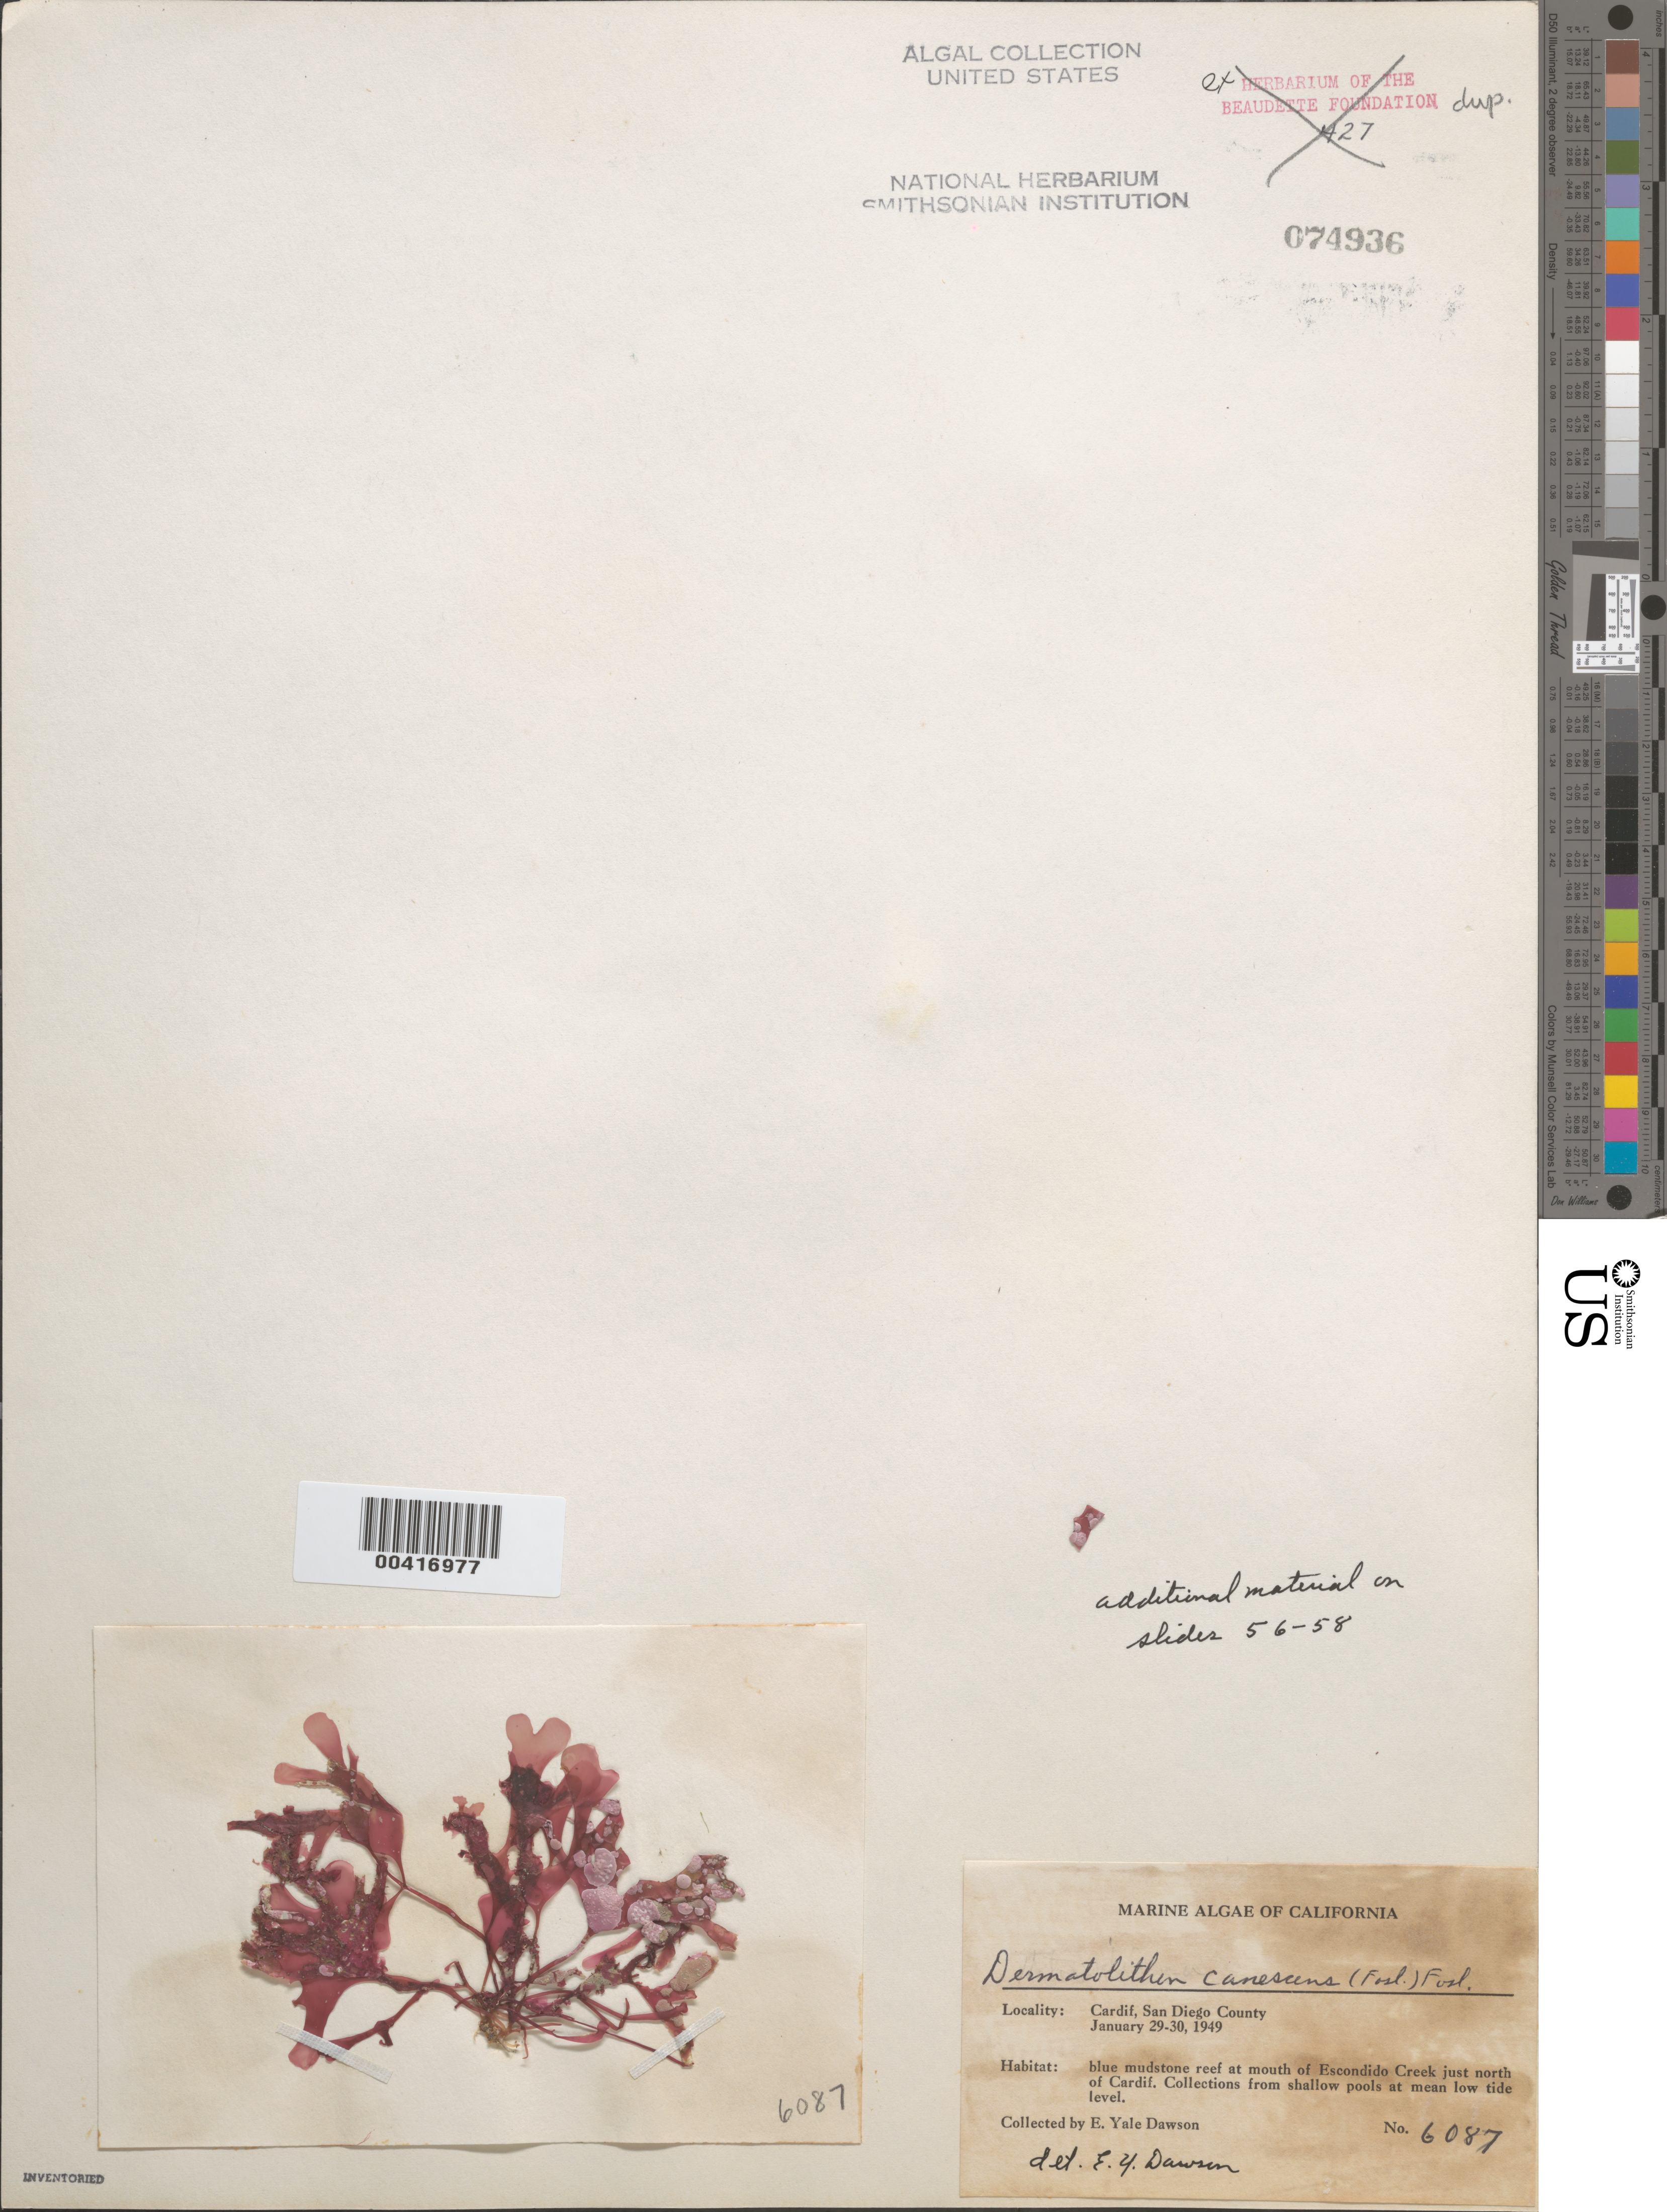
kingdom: Plantae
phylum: Rhodophyta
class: Florideophyceae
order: Corallinales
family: Lithophyllaceae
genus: Titanoderma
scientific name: Titanoderma canescens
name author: (Foslie) Woelkerling et al.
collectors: E. Y. Dawson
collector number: EYD 6087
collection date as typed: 29 Jan 1949 TO 30 Jan 1949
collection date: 1949-01-29/1949-01-30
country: United States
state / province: California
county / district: San Diego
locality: Escondido Creek mouth, just north of Cardiff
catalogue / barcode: US 74936